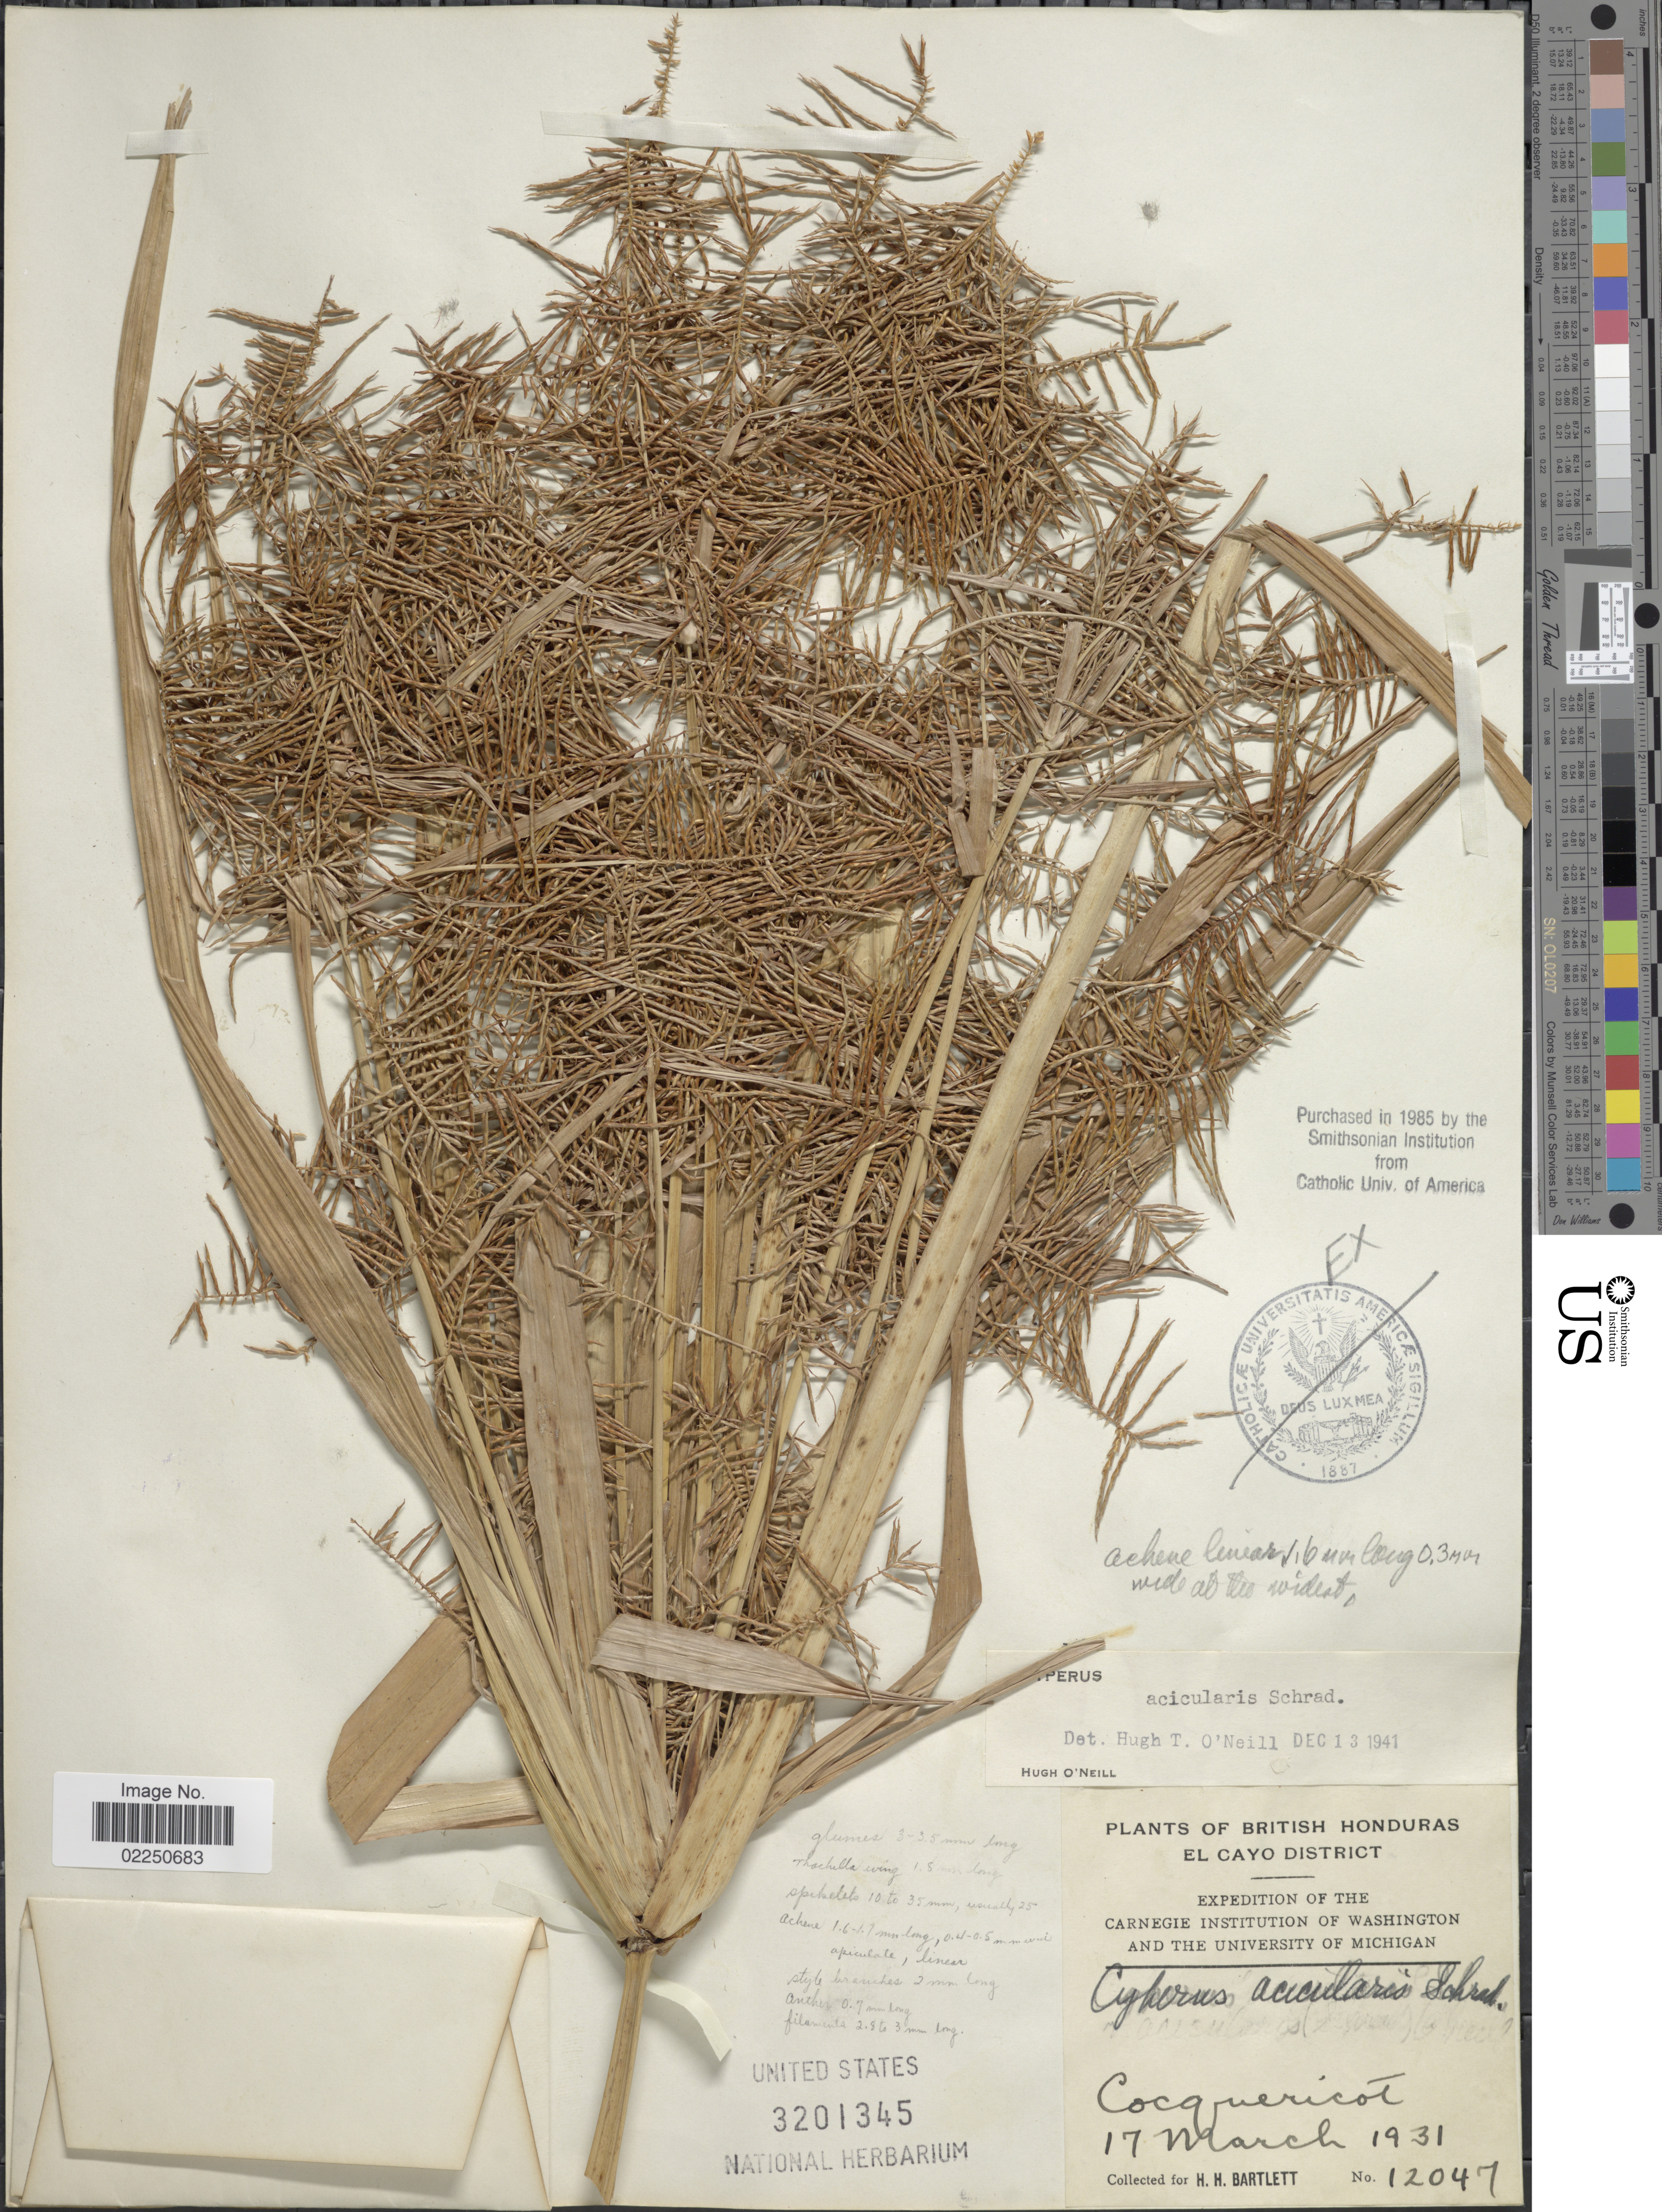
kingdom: Plantae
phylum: Tracheophyta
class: Liliopsida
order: Poales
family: Cyperaceae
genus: Cyperus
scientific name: Cyperus strongii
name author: G.C. Tucker & Gandhi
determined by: Strong, Mark T., (BOT), Smithsonian Institution - National Museum of Natural History (UNITED STATES)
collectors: H. H. Bartlett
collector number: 12047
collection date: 1931-03-17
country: Belize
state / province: Cayo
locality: British Honduras. El Cayo District. Cocquericot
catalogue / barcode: US 3201345